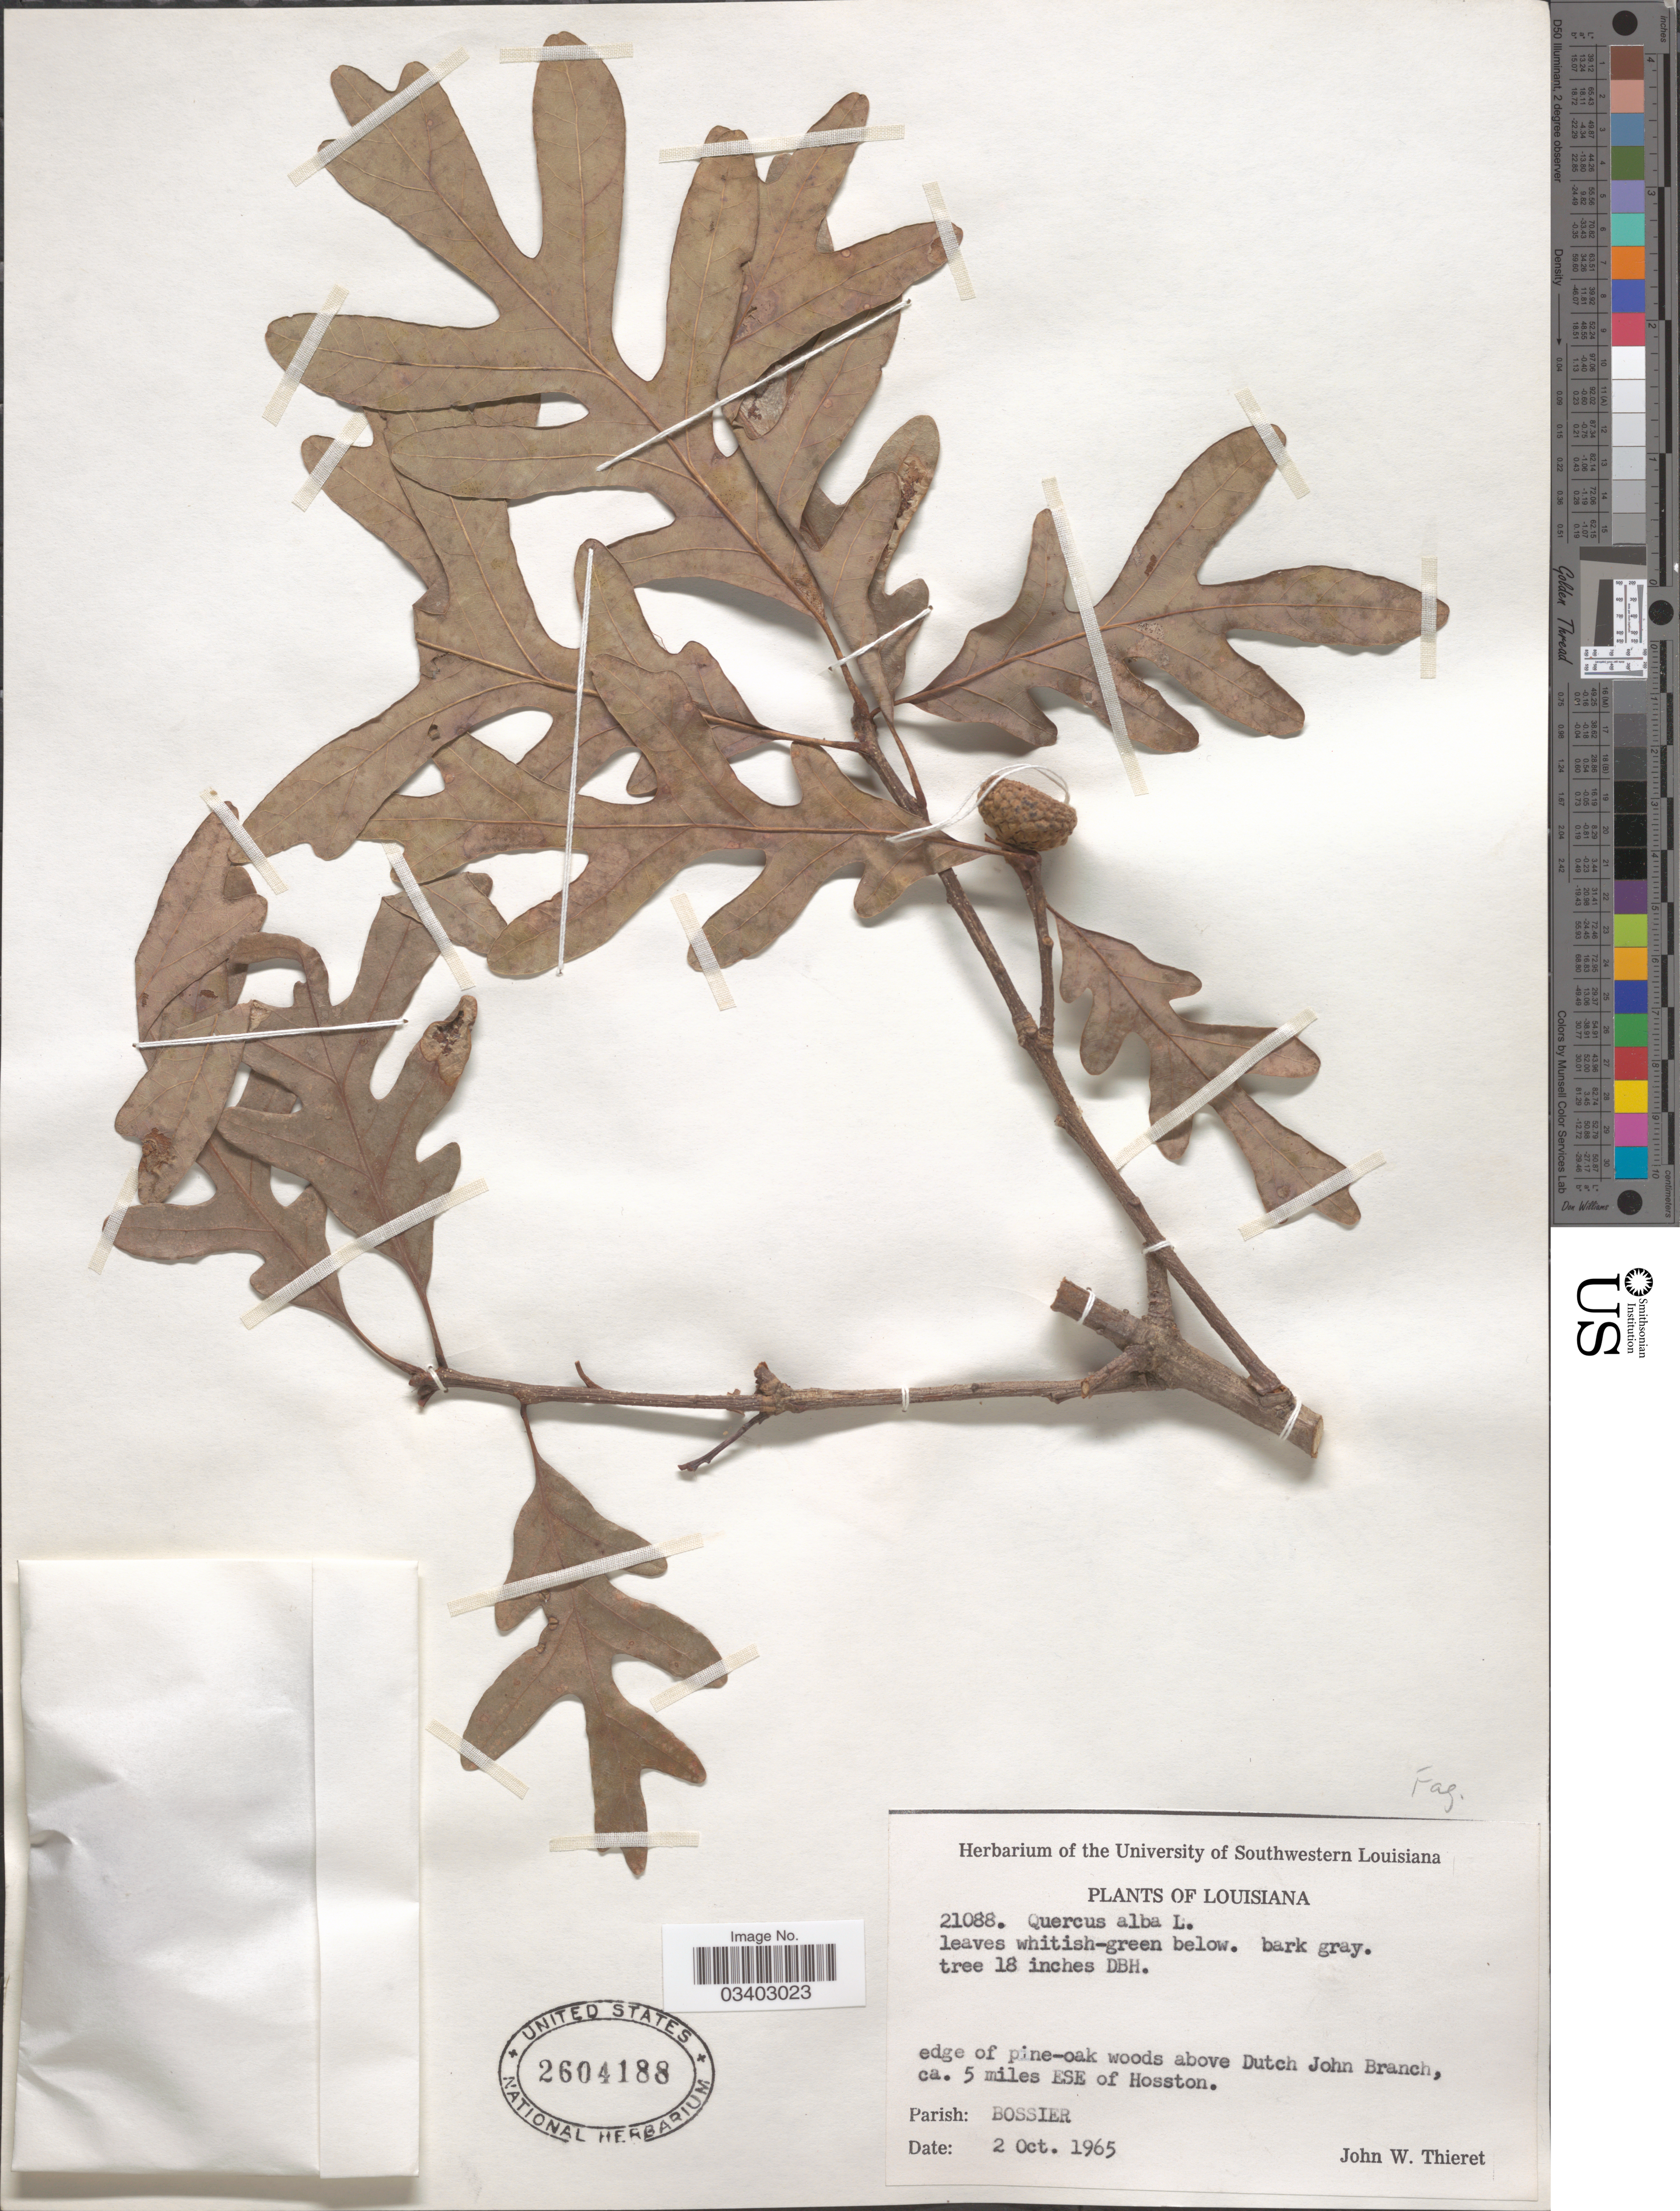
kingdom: Plantae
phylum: Tracheophyta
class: Magnoliopsida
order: Fagales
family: Fagaceae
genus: Quercus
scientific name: Quercus alba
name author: L.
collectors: J. W. Thieret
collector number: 21088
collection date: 1965-10-02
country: United States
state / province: Louisiana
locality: Edge of pine-oak woods above Dutch John Branch, ca. 5 miles ESE of Houston. Parish: Bossier.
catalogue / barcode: US 2604188